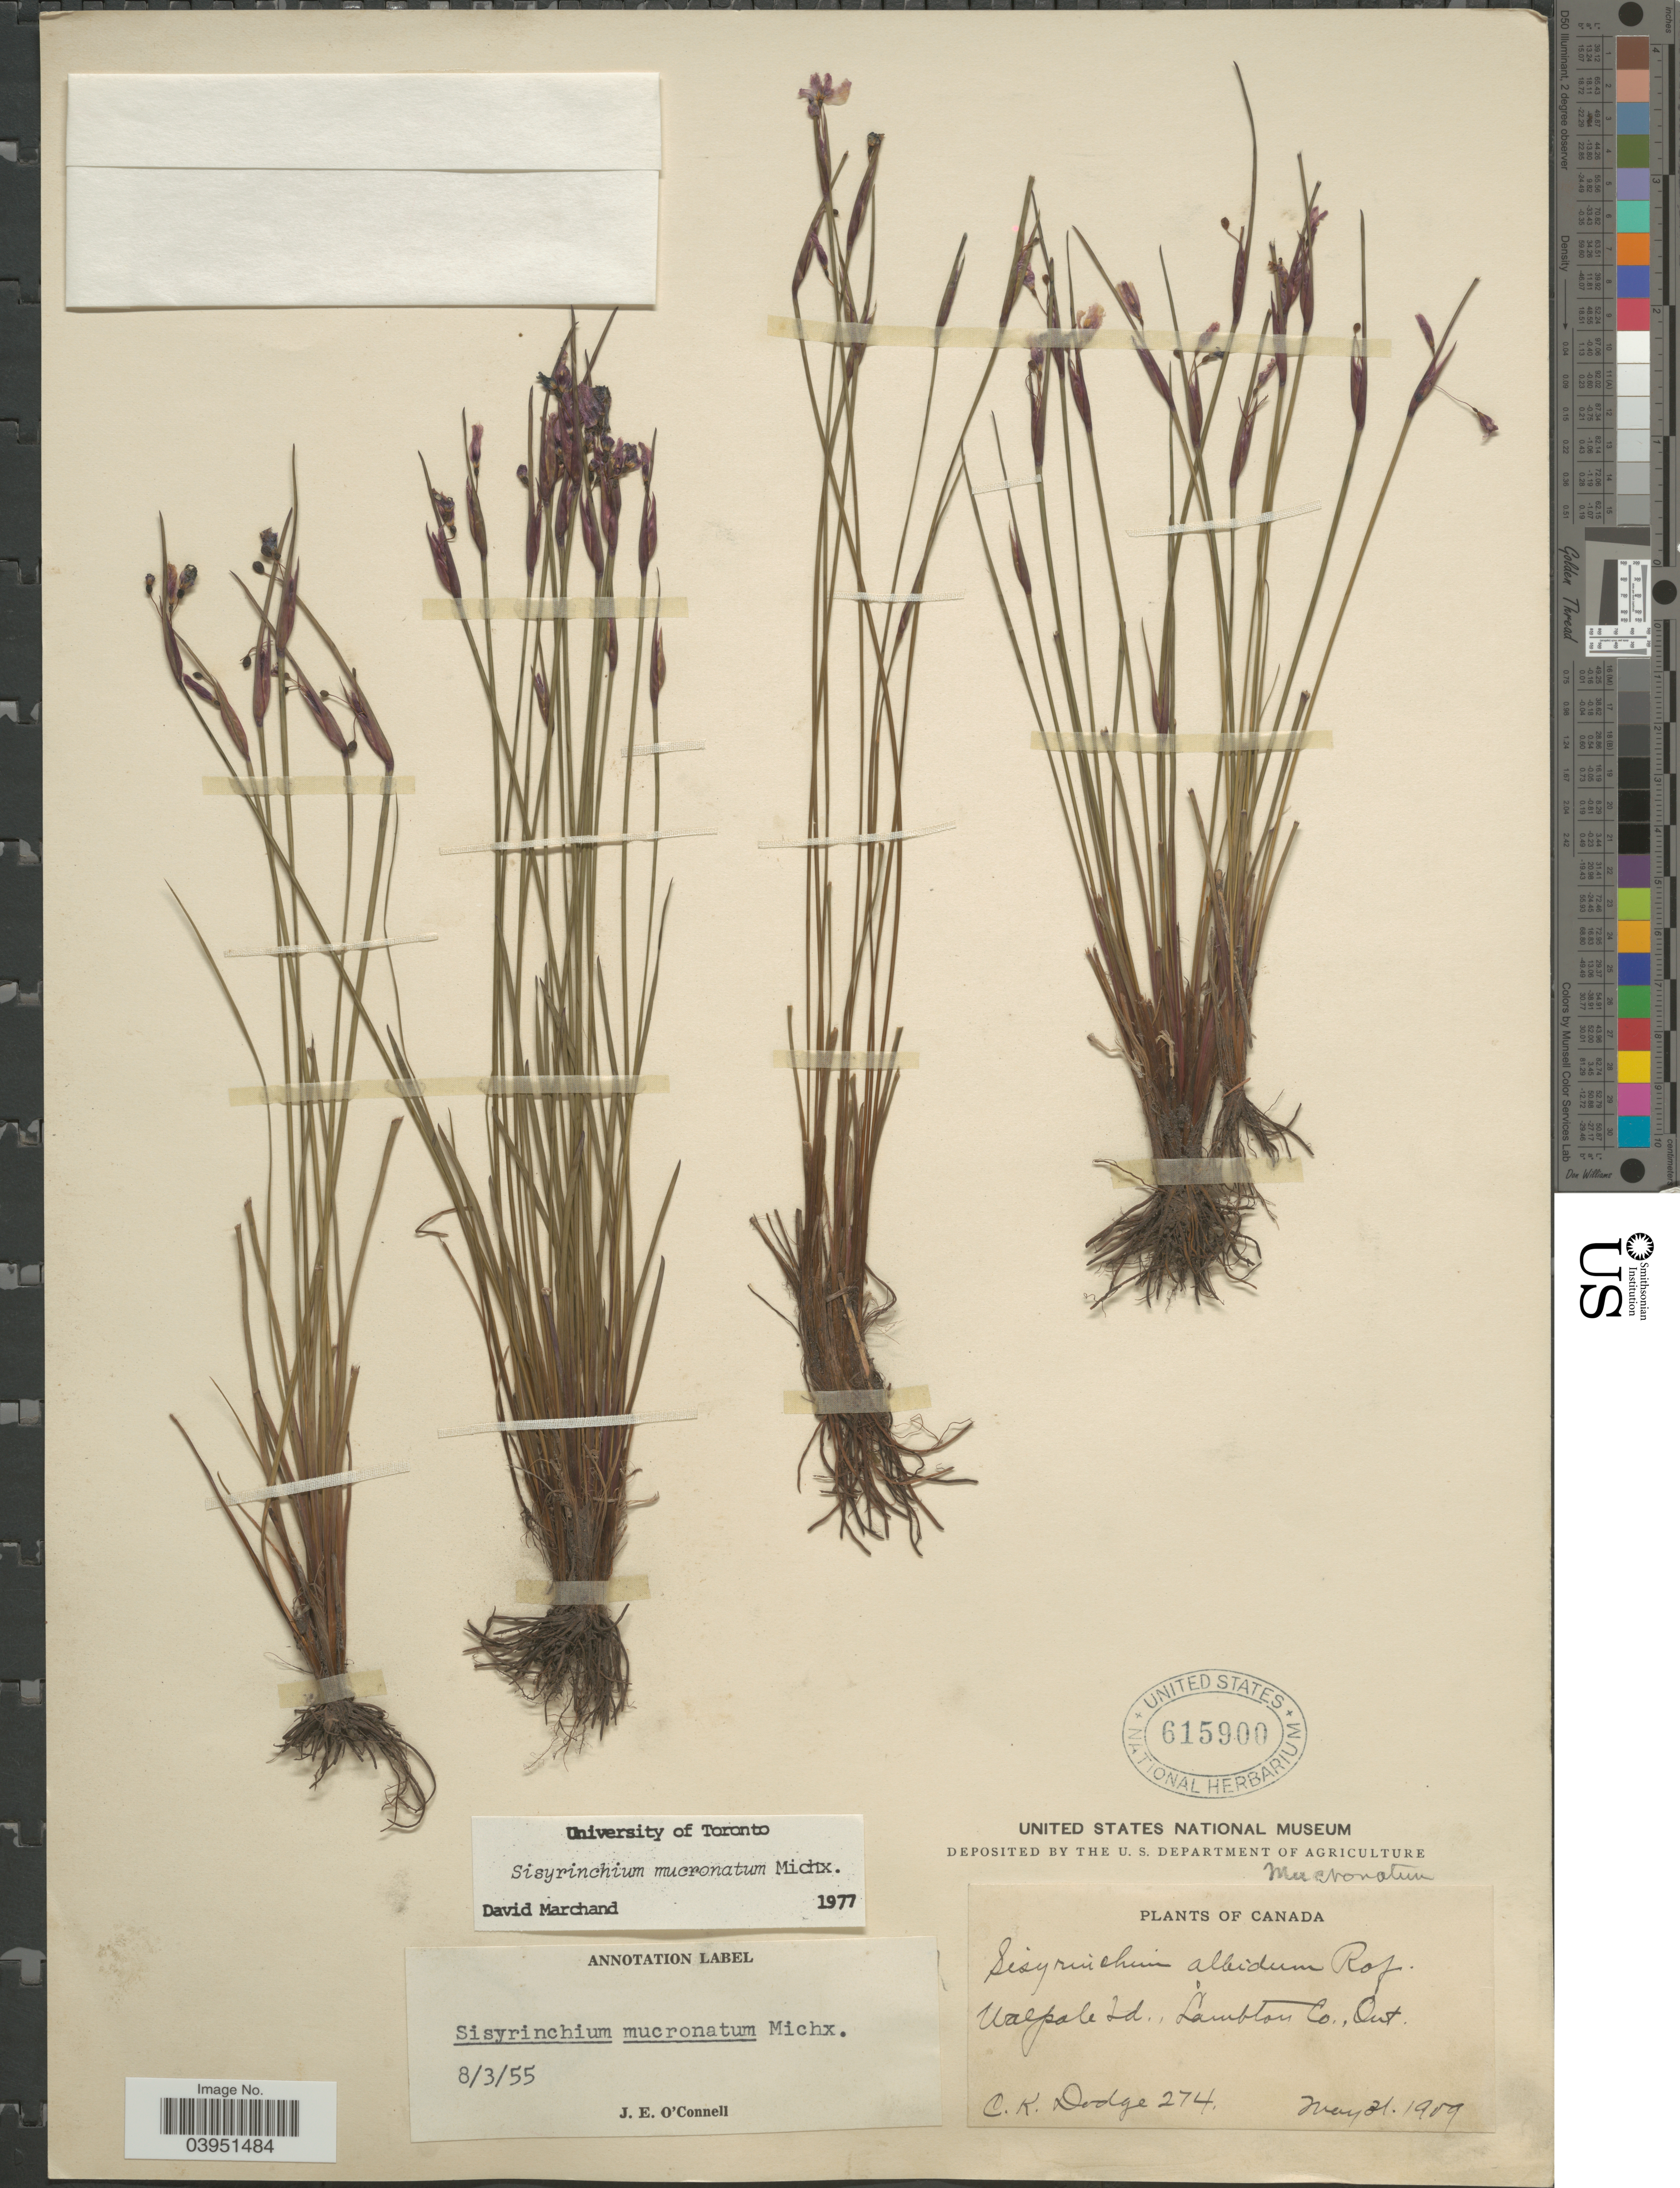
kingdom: Plantae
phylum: Tracheophyta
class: Liliopsida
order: Asparagales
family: Iridaceae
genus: Sisyrinchium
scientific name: Sisyrinchium mucronatum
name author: Michx.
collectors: C. Dodge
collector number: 274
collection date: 1909-05-31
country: Canada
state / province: Ontario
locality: Walpole Id., Lambton Co.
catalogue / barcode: US 615900